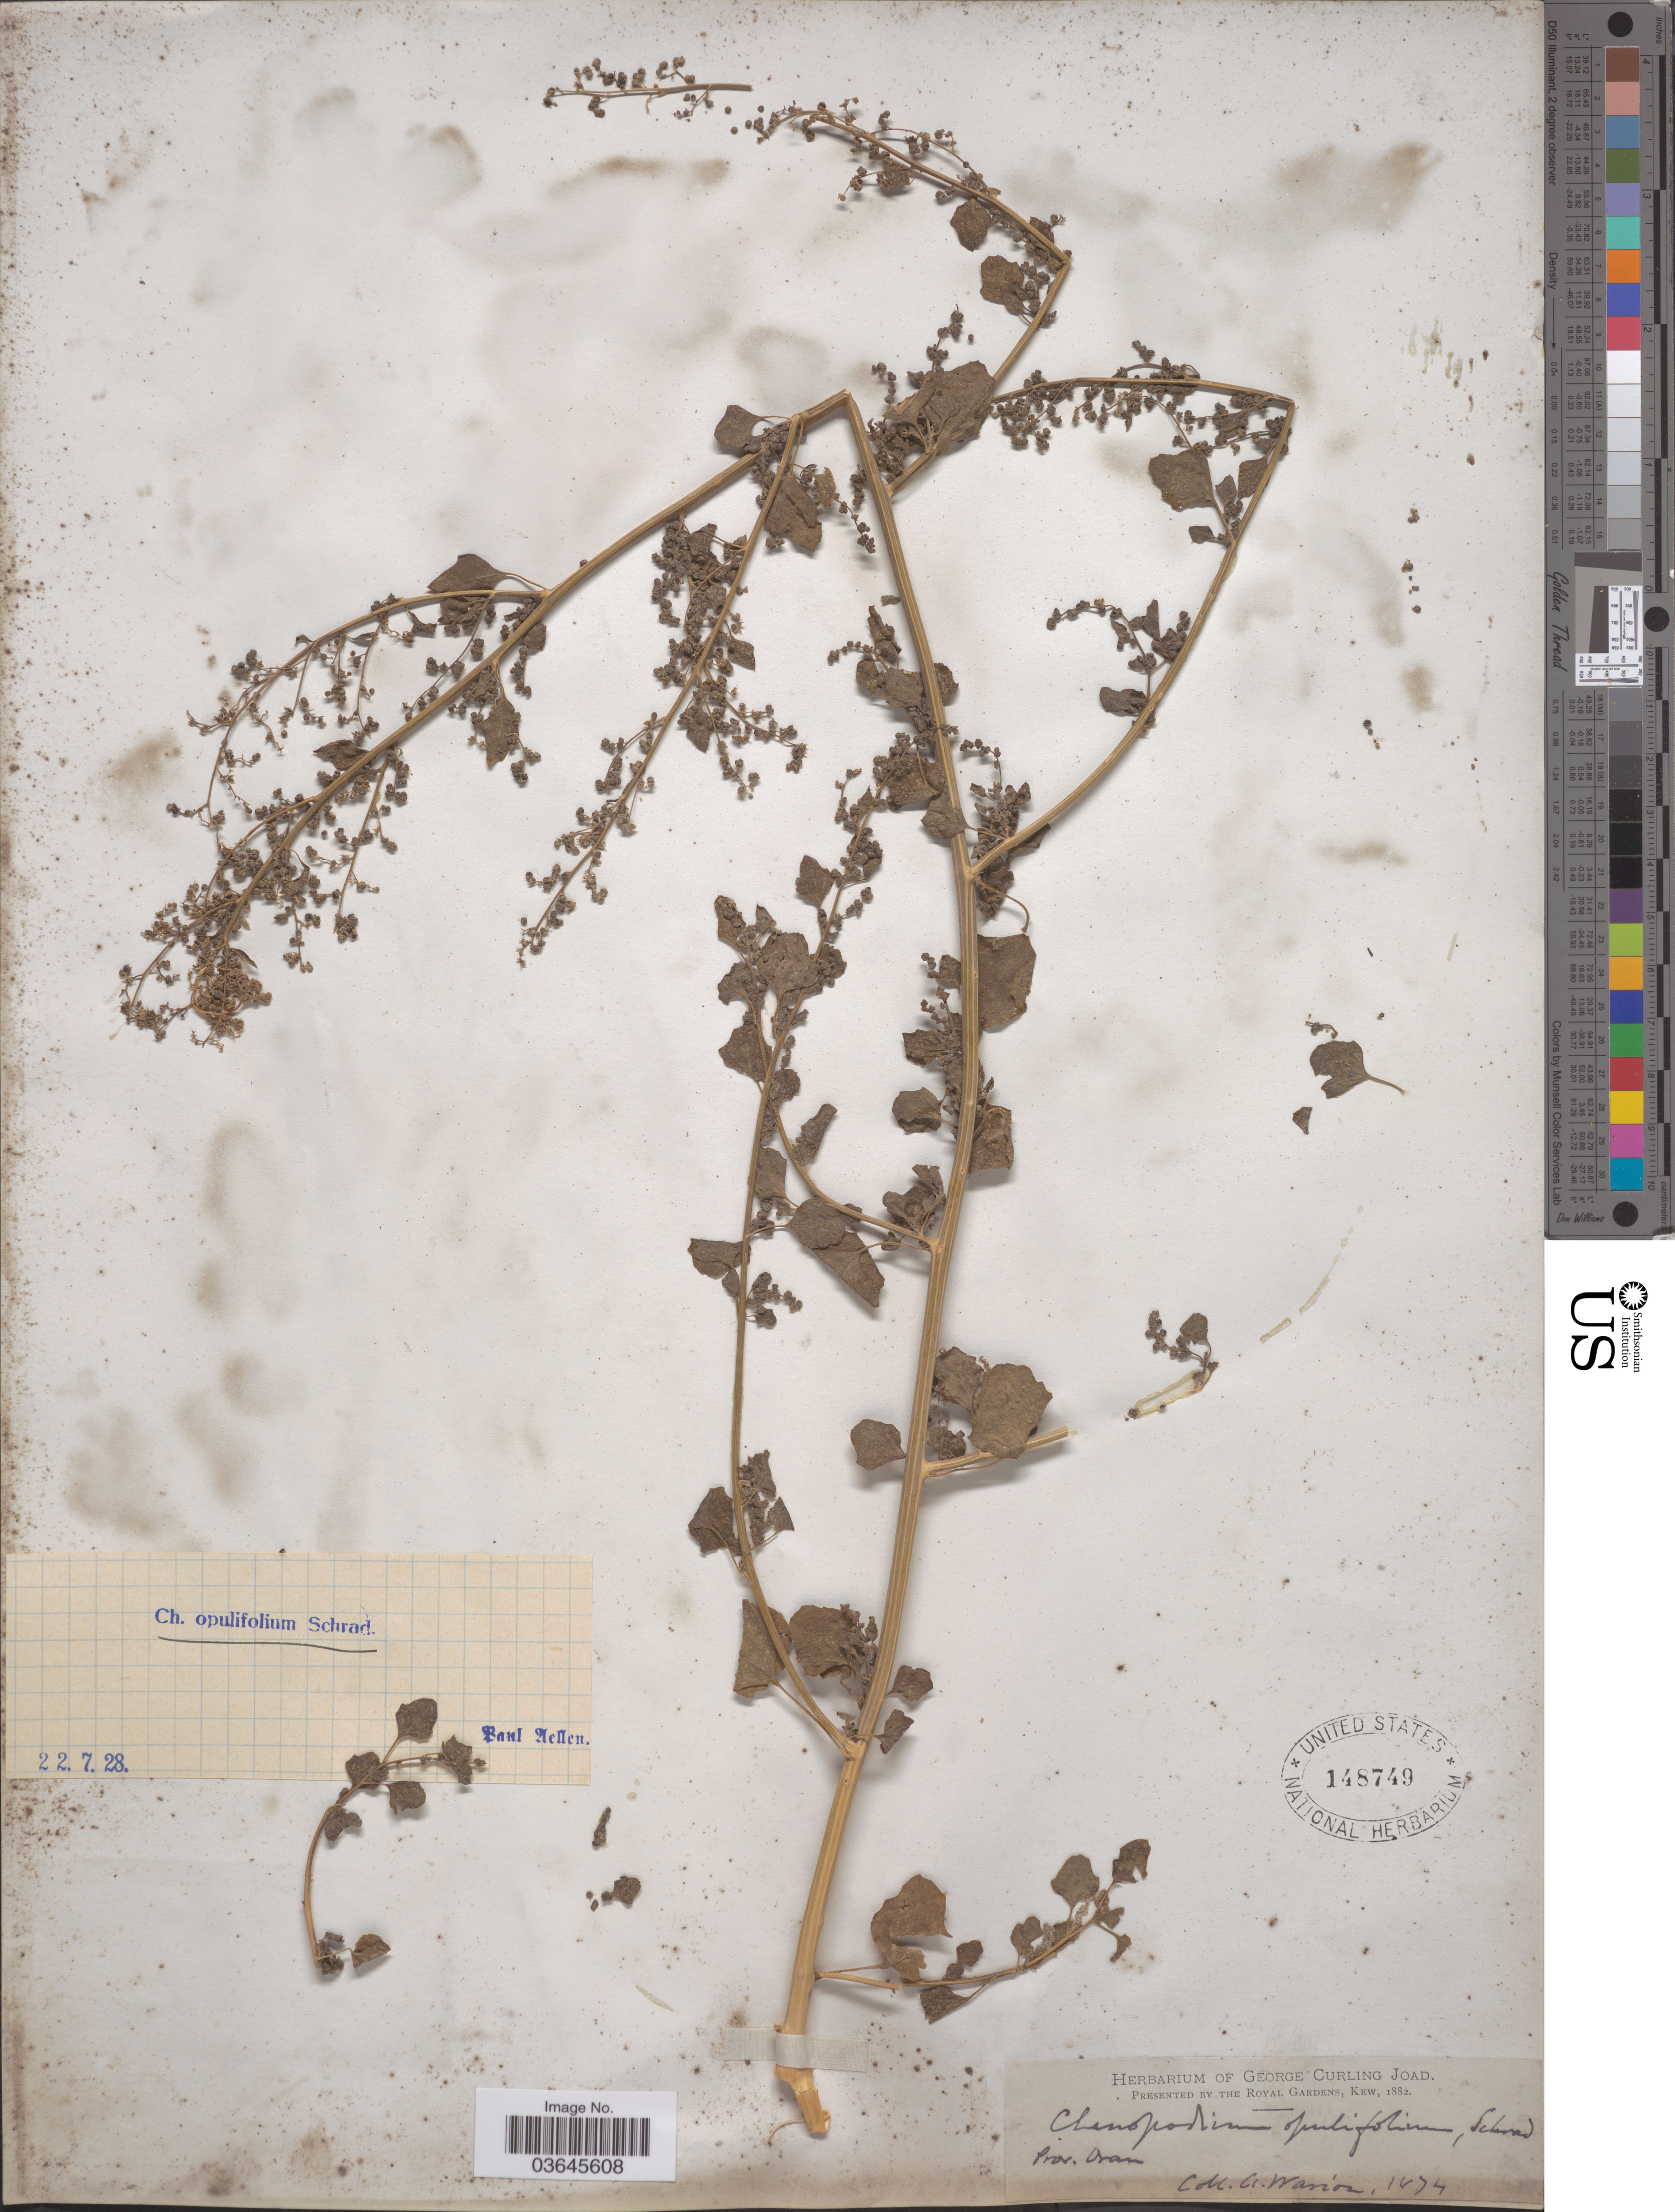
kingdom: Plantae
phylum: Tracheophyta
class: Magnoliopsida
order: Caryophyllales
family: Amaranthaceae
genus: Chenopodium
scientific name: Chenopodium opulifolium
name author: Schrad. ex W.D.J. Koch & Ziz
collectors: A. Warion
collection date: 1874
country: Algeria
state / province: Oran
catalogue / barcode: US 148749